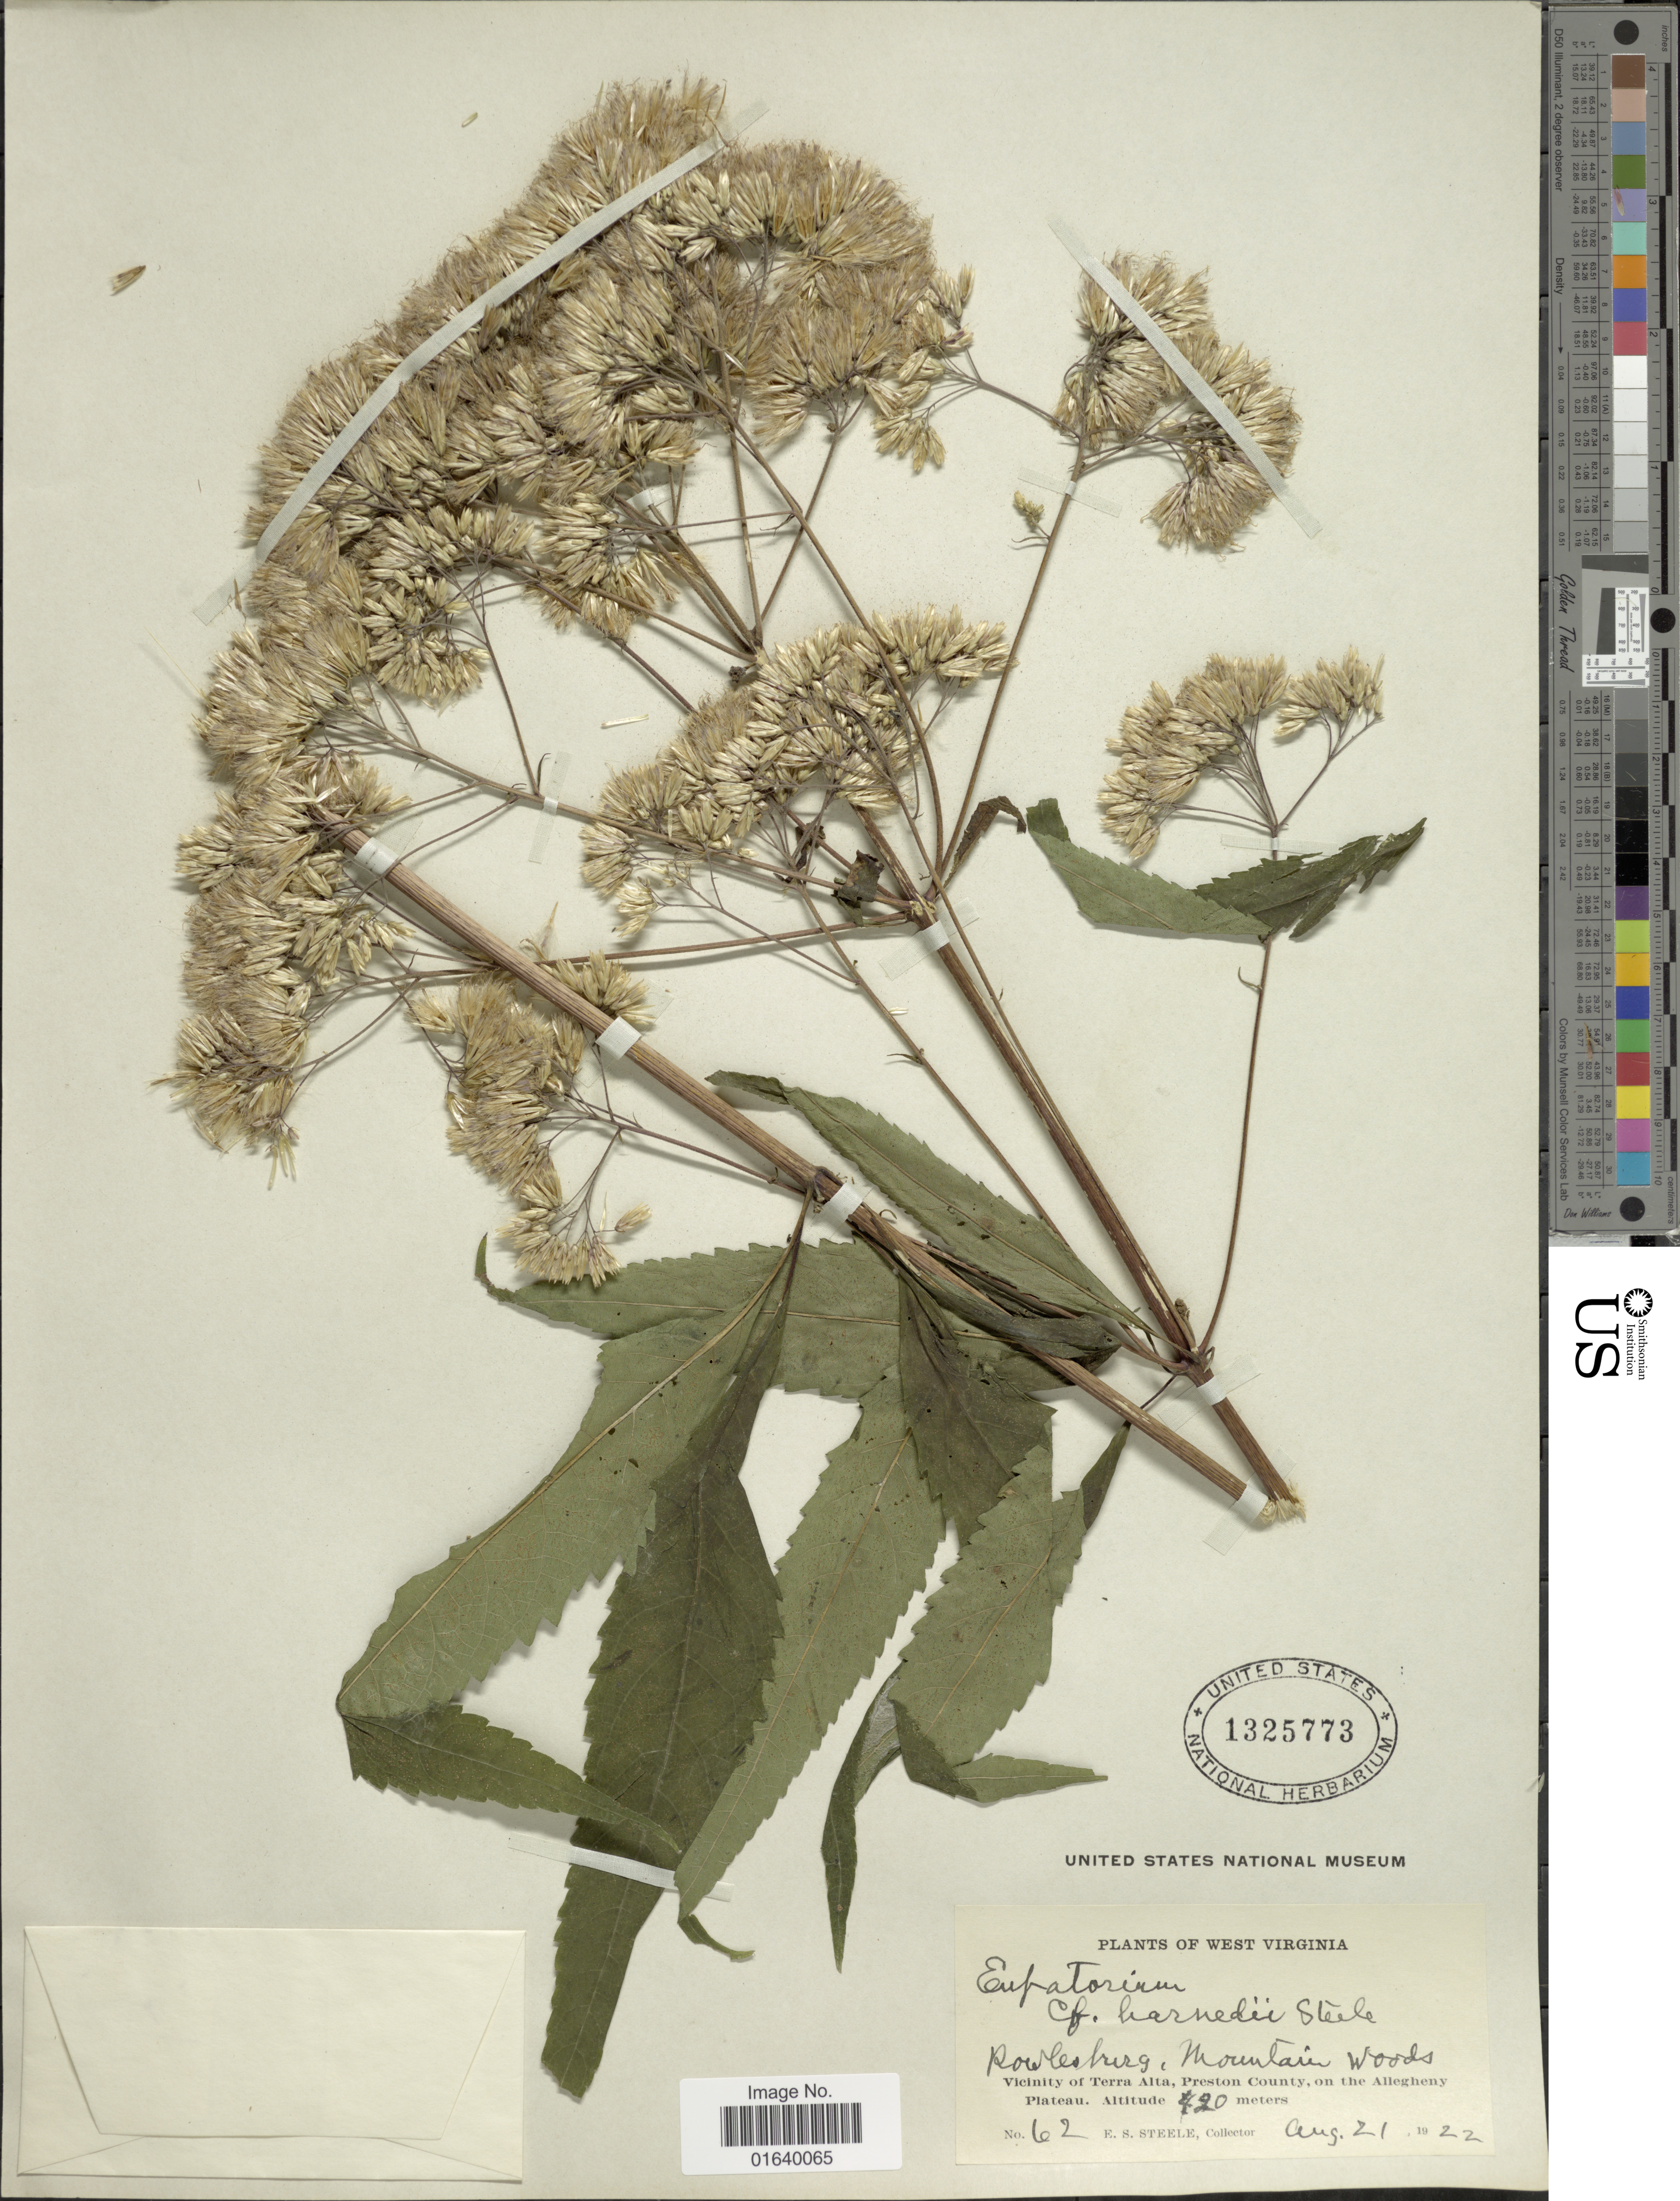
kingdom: Plantae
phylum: Tracheophyta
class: Magnoliopsida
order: Asterales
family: Asteraceae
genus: Eupatorium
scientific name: Eupatorium purpureum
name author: (L.) E.E. Lamont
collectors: E. Steele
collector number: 62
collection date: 1922-08-21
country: United States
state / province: West Virginia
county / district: Preston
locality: Rowlesburg. Mountain woods, Vicinity of Terra Alta, Preston County, on the Allegheny Plateau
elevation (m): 420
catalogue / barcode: US 1325773